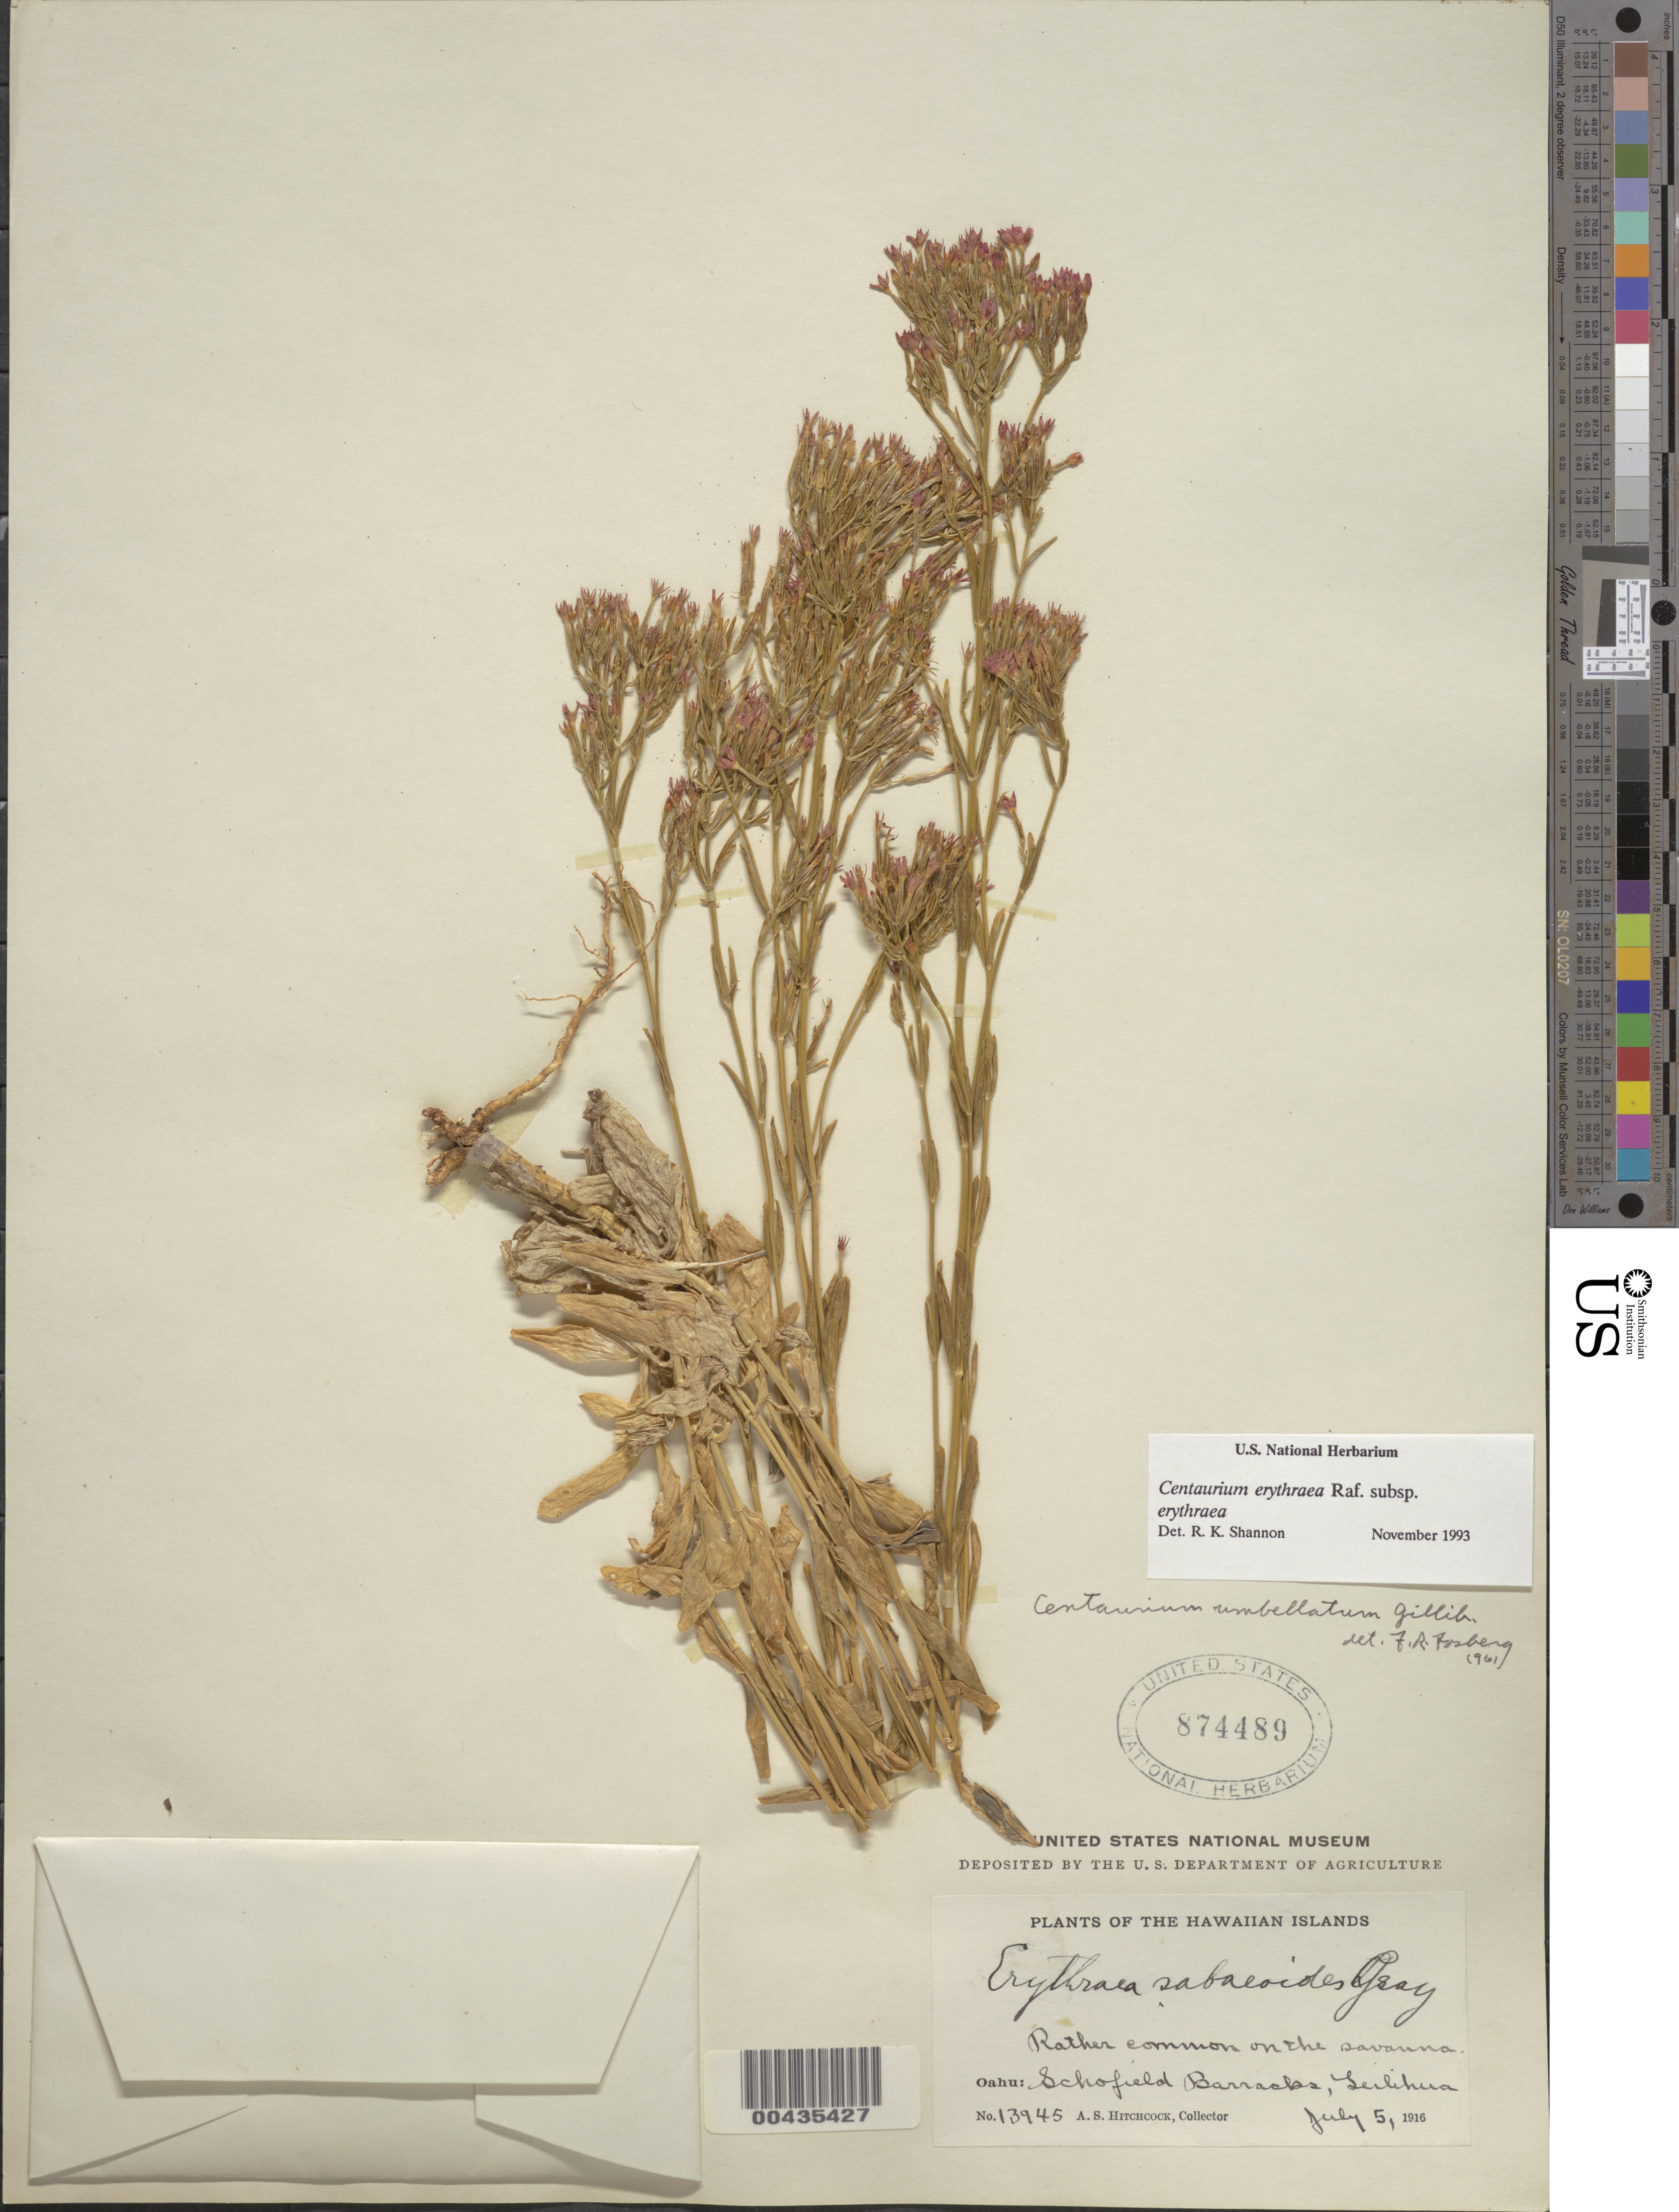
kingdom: Plantae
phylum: Tracheophyta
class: Magnoliopsida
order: Gentianales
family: Gentianaceae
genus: Centaurium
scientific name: Centaurium erythraea subsp. erythraea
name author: Rafn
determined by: Shannon, R. K., (UNITED STATES)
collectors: A. S. Hitchcock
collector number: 13945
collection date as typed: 5 Jul 1916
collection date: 1916-07-05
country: United States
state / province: Hawaii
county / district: Honolulu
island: Oahu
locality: Schofield Barracks, Leilihua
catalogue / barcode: US 874489